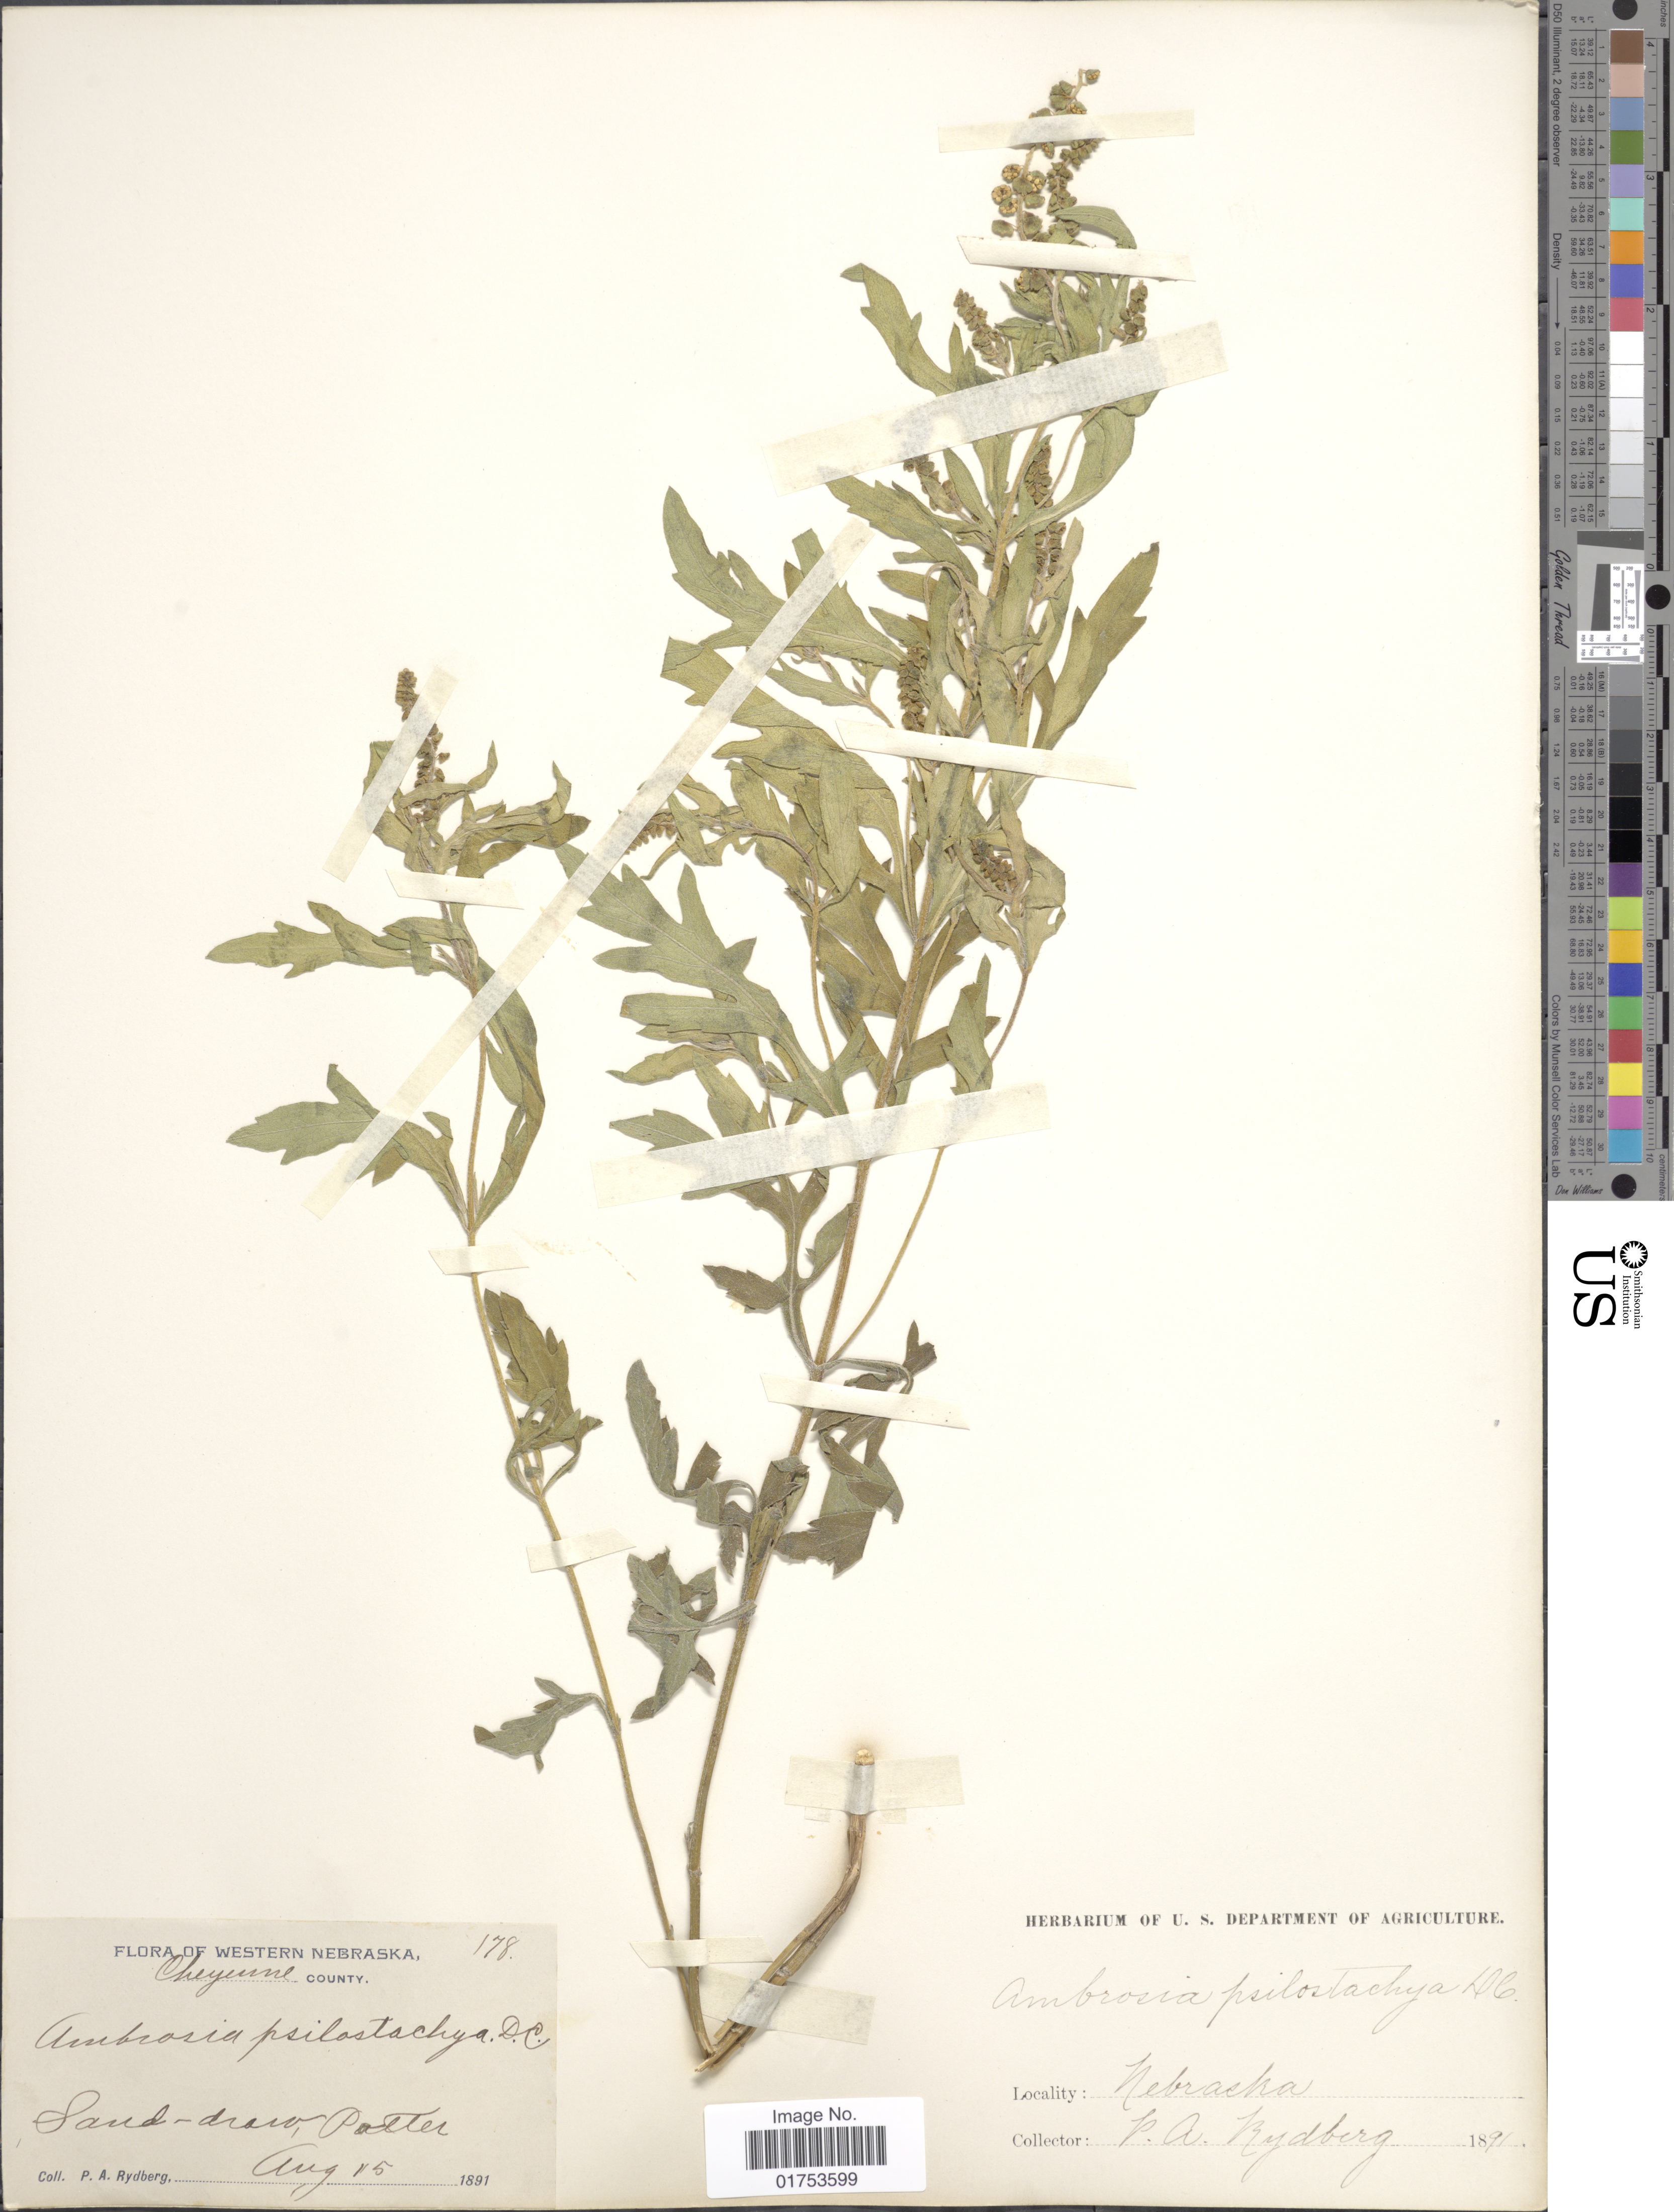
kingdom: Plantae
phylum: Tracheophyta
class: Magnoliopsida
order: Asterales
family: Asteraceae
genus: Ambrosia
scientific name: Ambrosia psilostachya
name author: DC.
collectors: P. A. Rydberg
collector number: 178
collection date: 1891-08-15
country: United States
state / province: Nebraska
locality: Western Nebraska, Cheyenne County, Potter